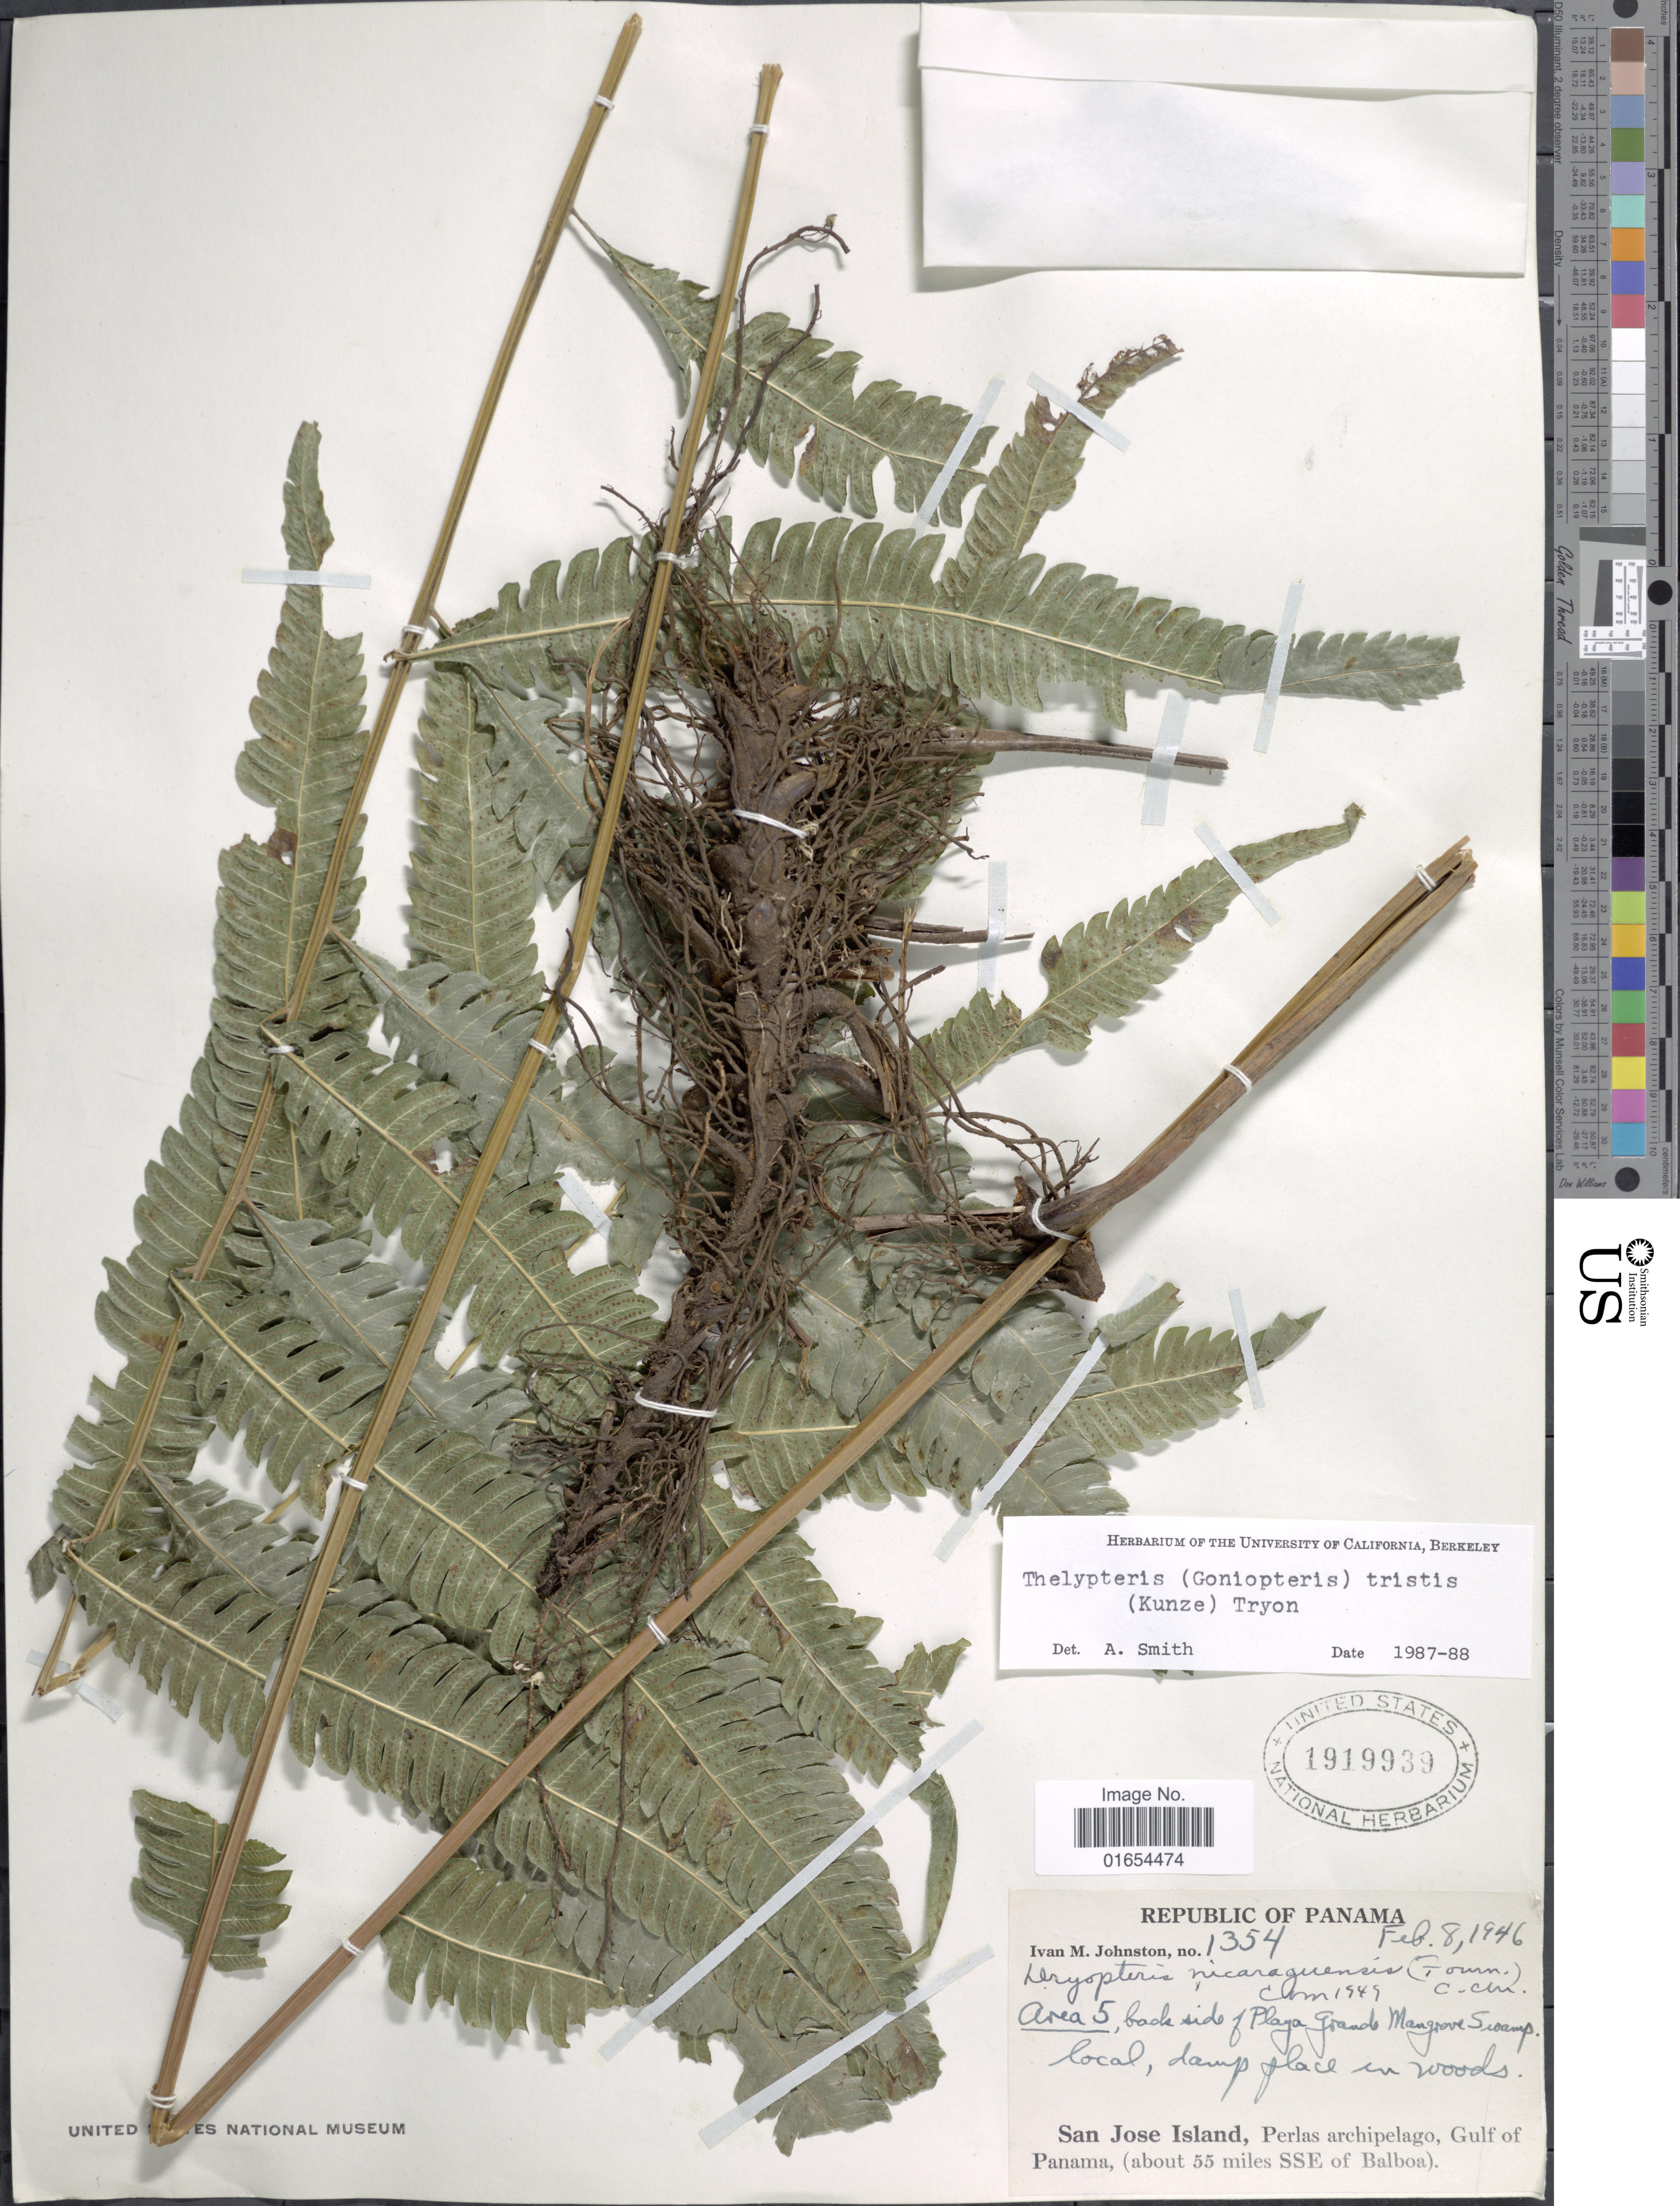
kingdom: Plantae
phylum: Tracheophyta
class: Polypodiopsida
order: Polypodiales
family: Thelypteridaceae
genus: Goniopteris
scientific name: Goniopteris tristis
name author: (Kuntze) Brade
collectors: I.M. Johnston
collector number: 1354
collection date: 1946-02-08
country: Panama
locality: Area 5, back side of Playa Grands Mangrove Swamp. Local, damp place & woods, San Jose Island, Perlas archipelago, Gulf of Panama (about 55 miles SSE of Balboa)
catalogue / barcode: US 1919939